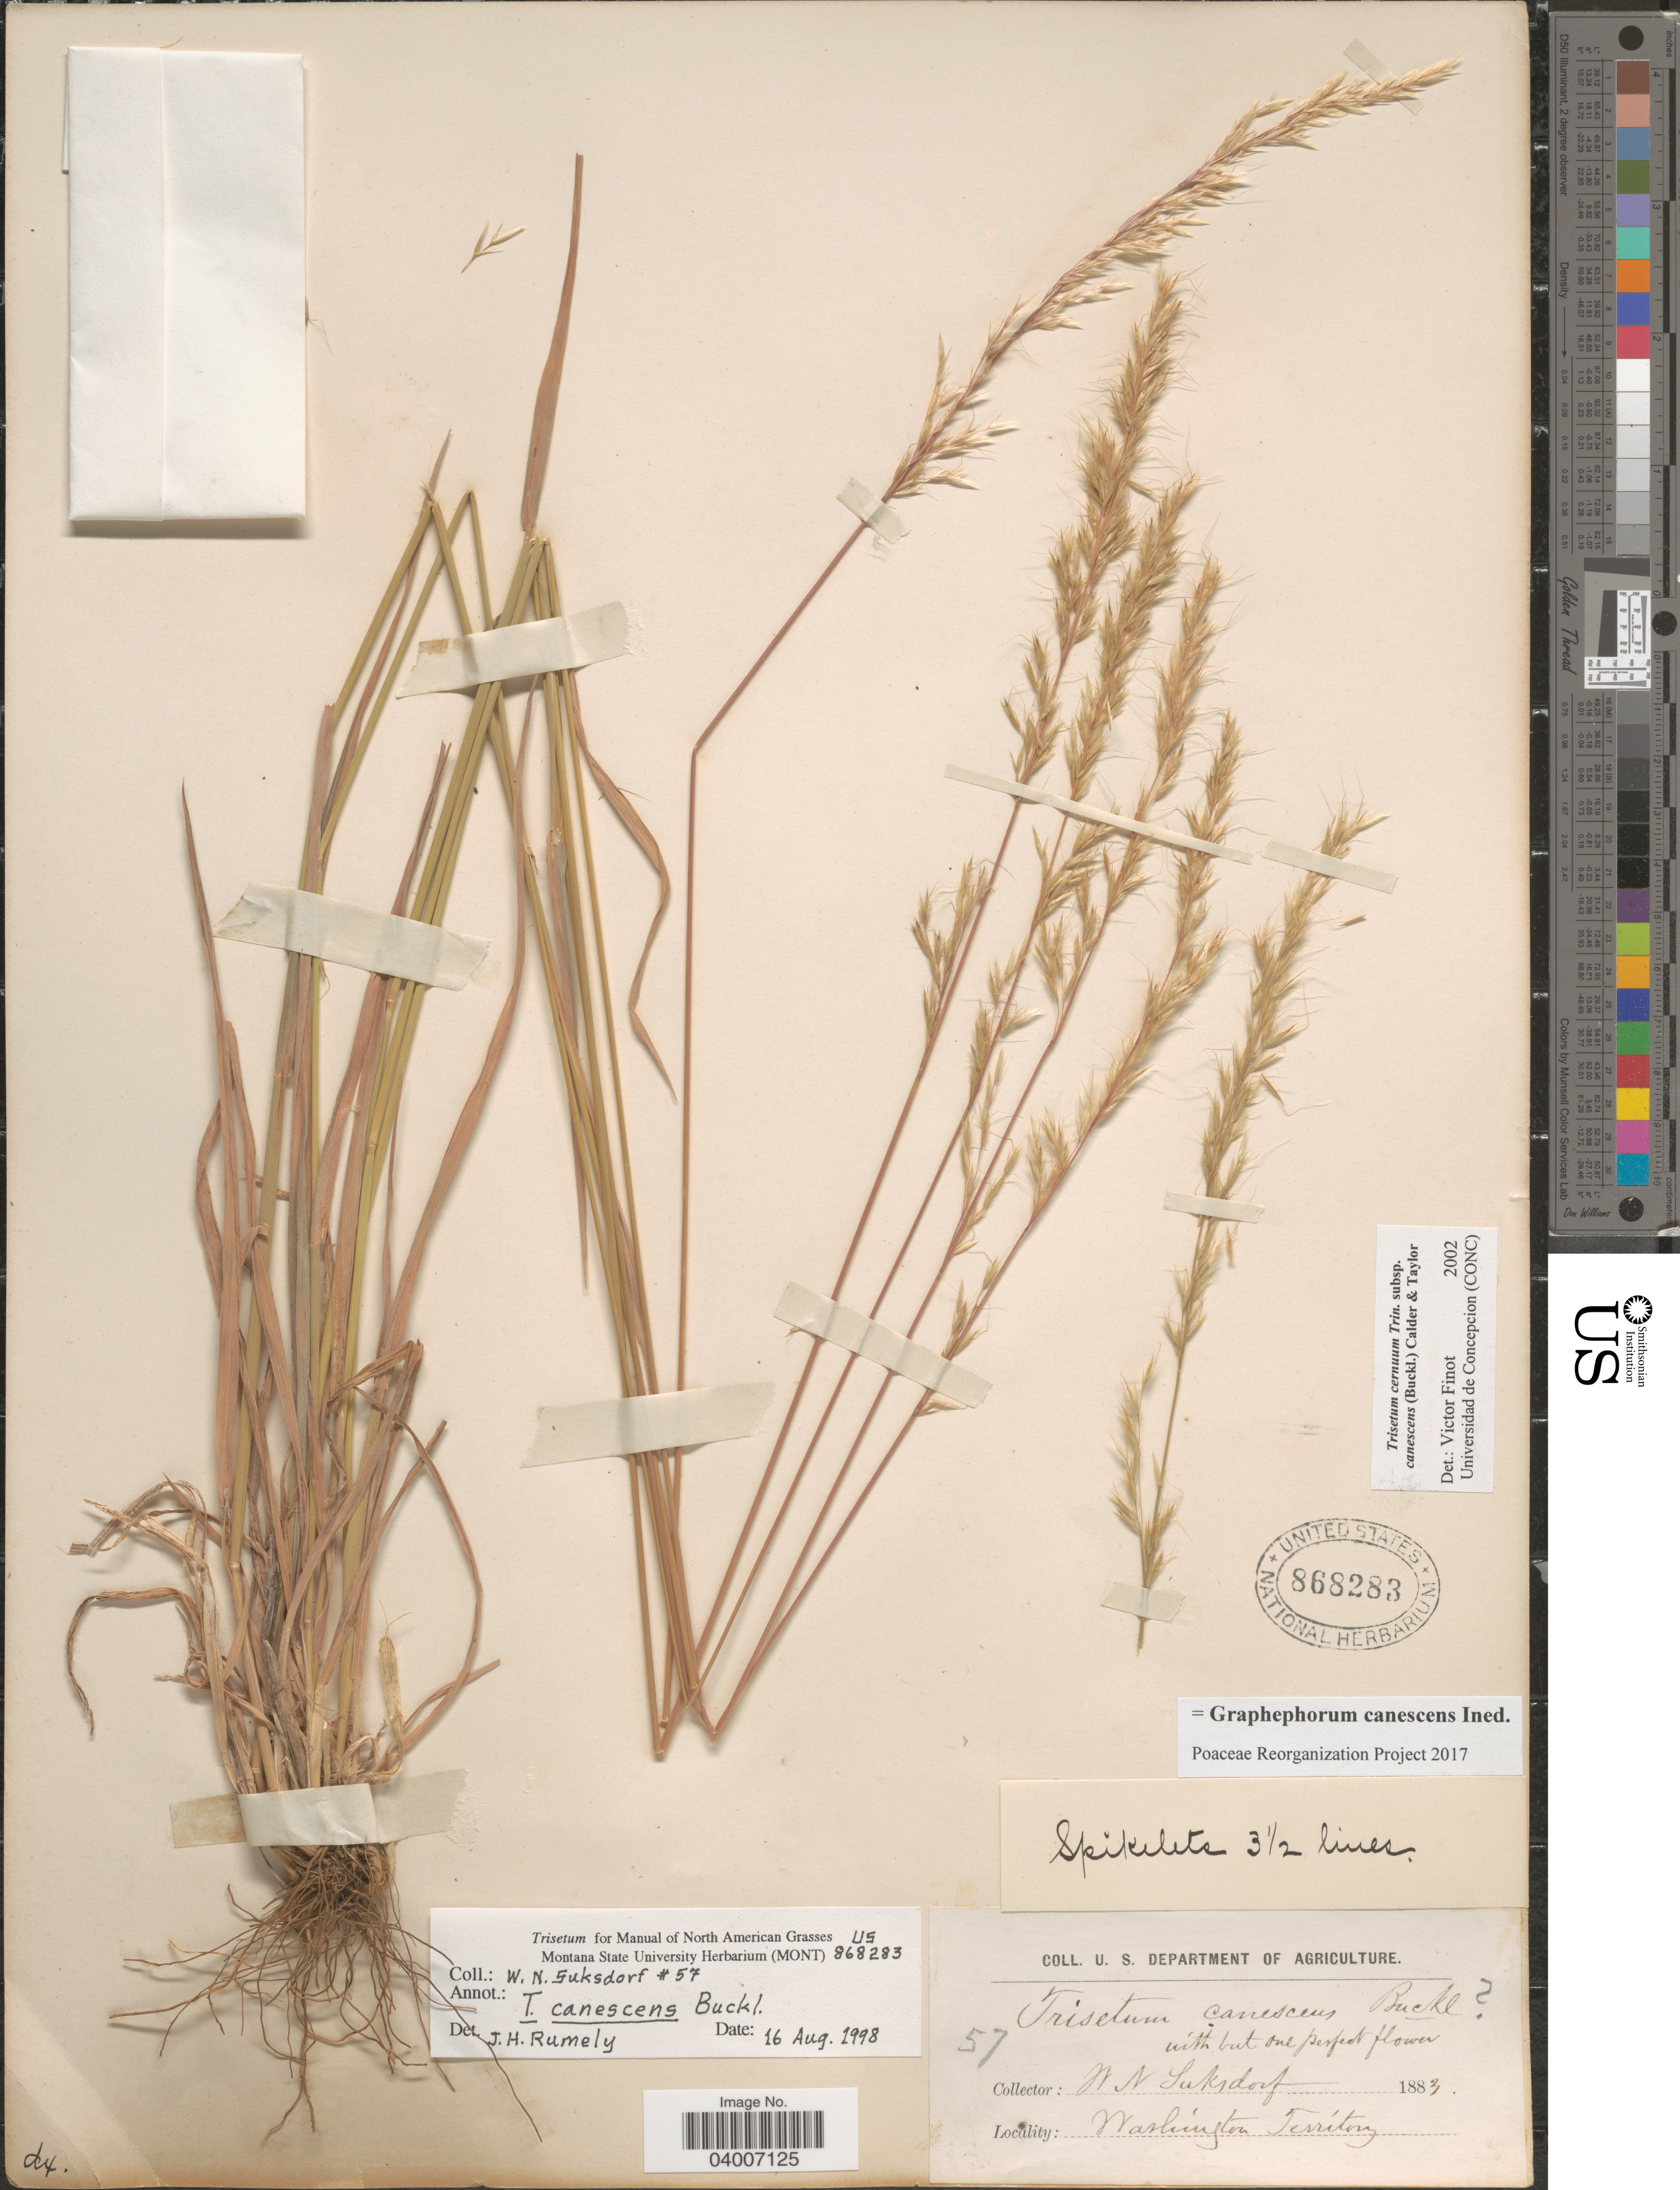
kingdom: Plantae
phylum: Tracheophyta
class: Liliopsida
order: Poales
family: Poaceae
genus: Graphephorum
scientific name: Graphephorum canescens ined.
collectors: W. N. Suksdorf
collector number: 57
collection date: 1883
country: United States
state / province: Washington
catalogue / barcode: US 868283